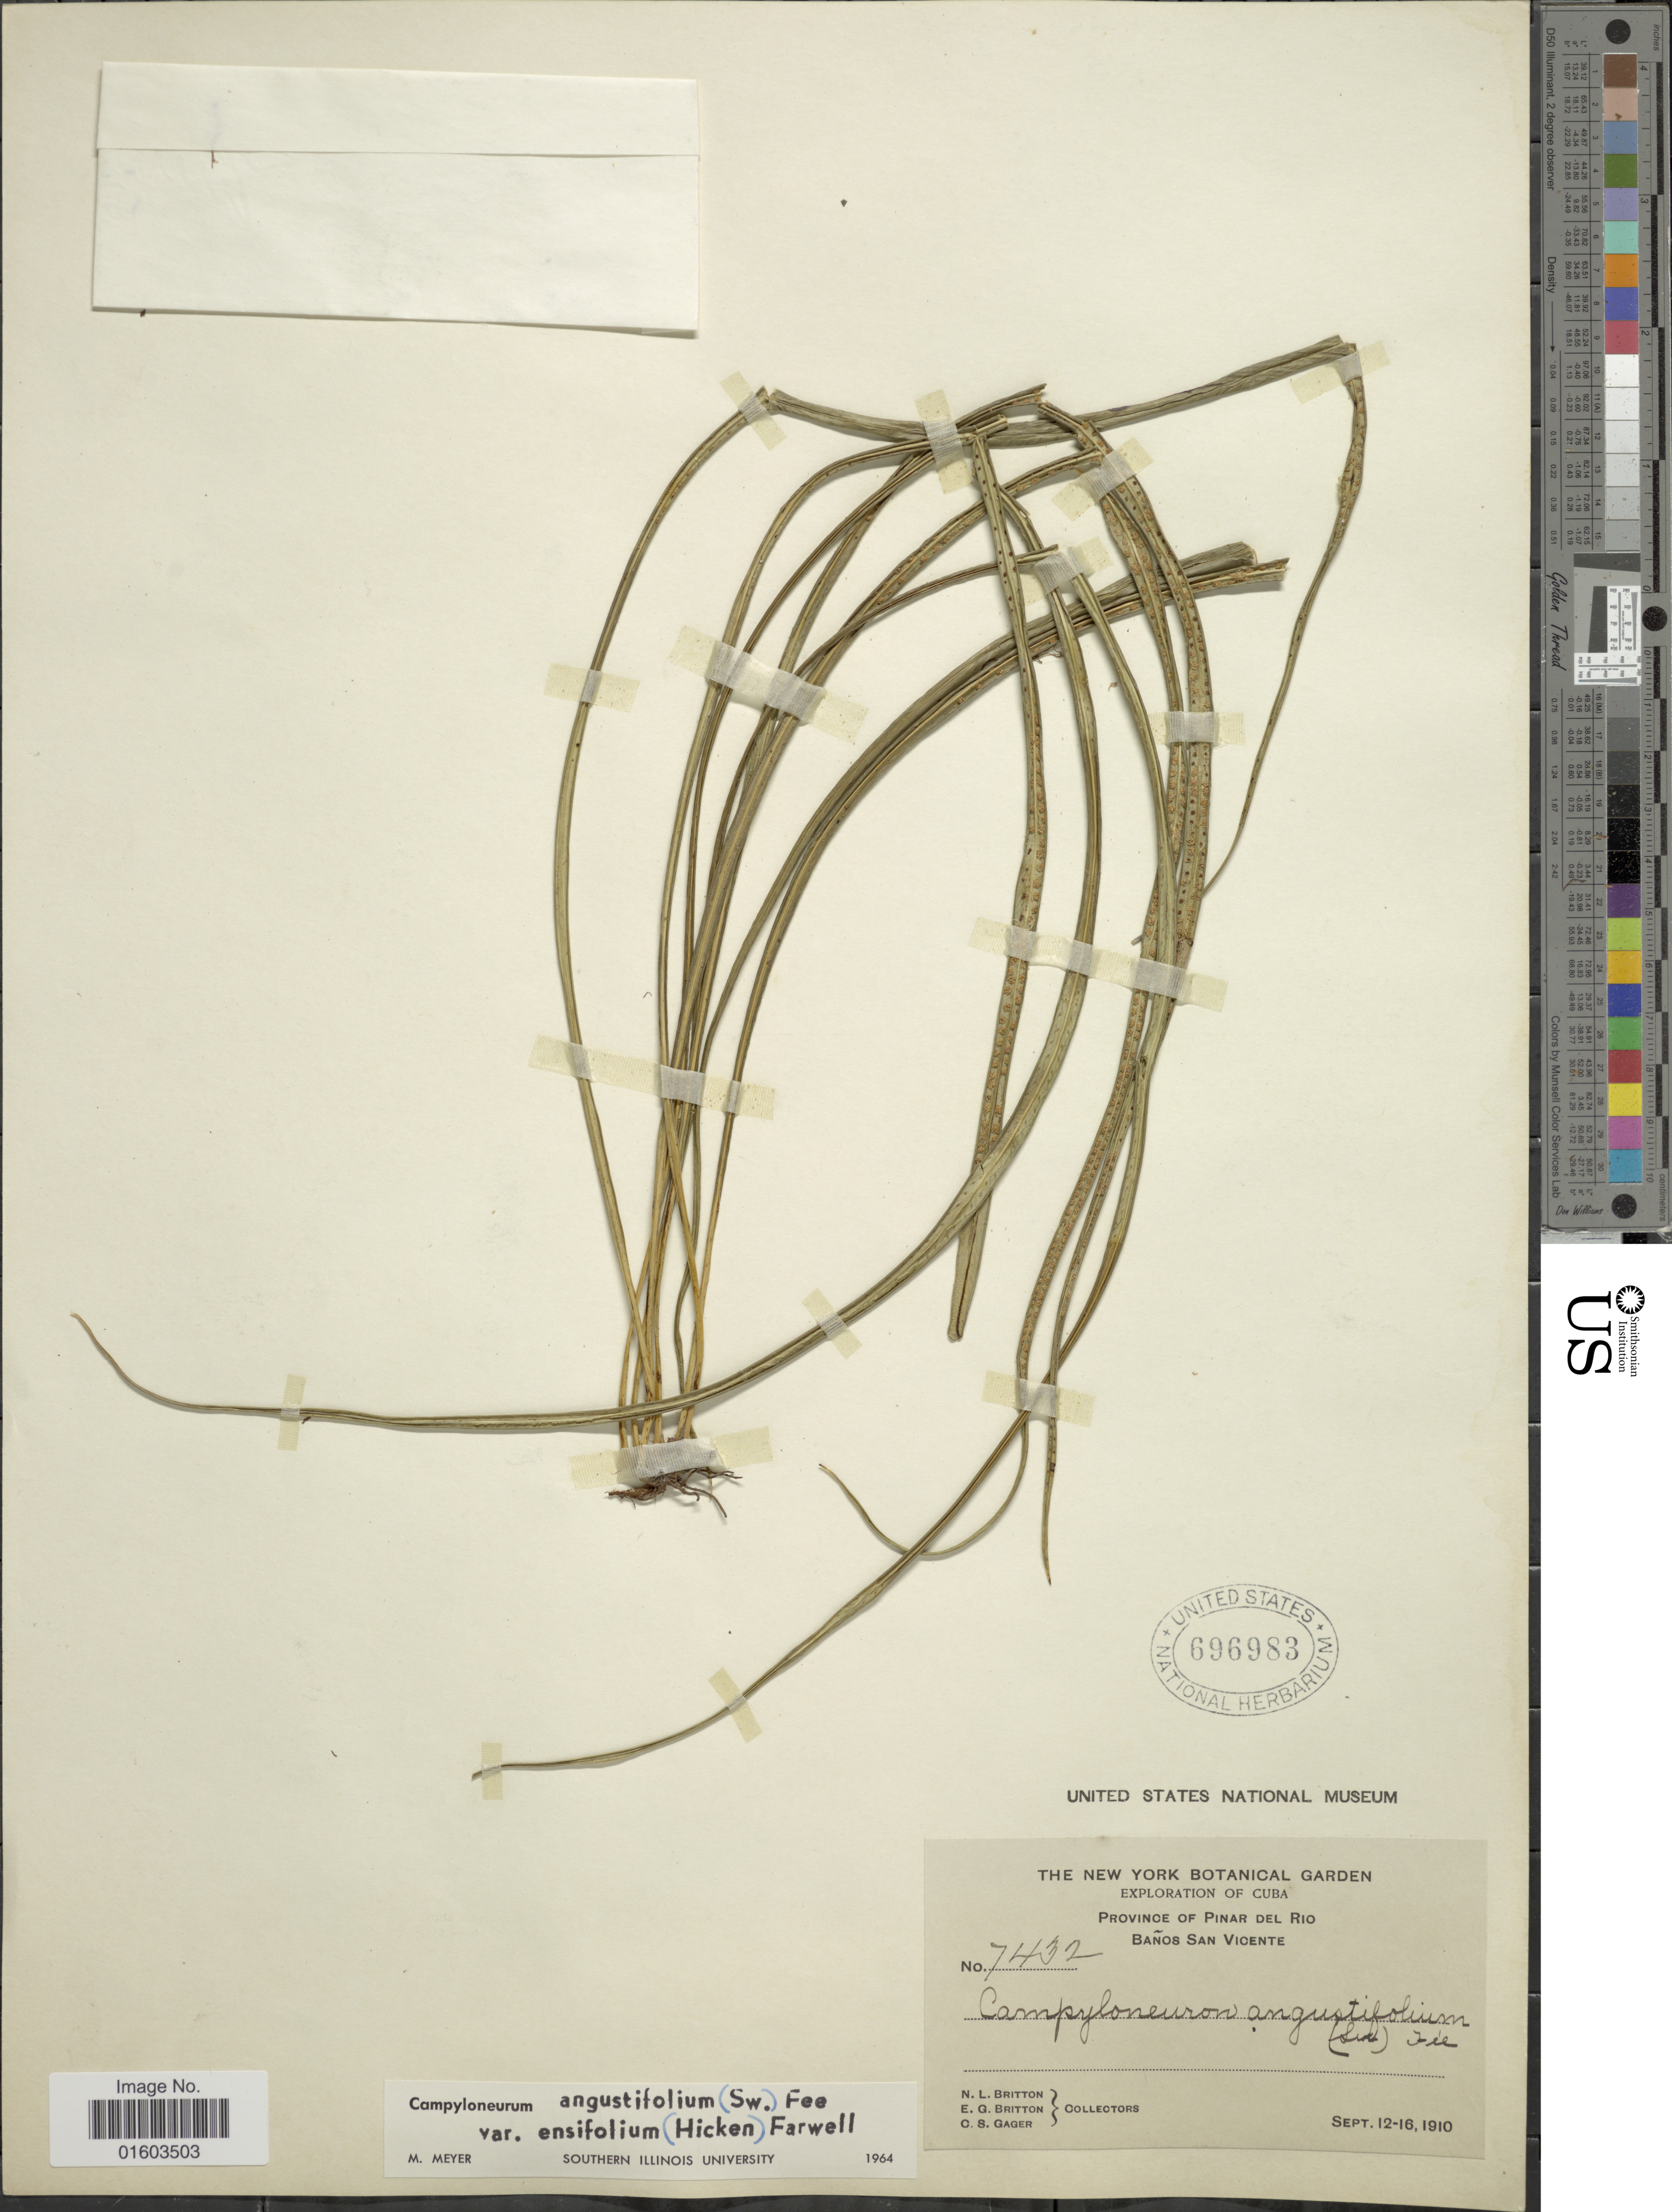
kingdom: Plantae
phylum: Tracheophyta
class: Polypodiopsida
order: Polypodiales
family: Polypodiaceae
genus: Campyloneurum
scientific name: Campyloneurum angustifolium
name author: (Sw.) Fée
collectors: N. Britton, E. G. Britton & C. Gager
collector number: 7432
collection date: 1910-09-12/1910-09-16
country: Cuba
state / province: Pinar del Río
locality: Province of Pinar del Rio, Banos San Vicente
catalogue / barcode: US 696983